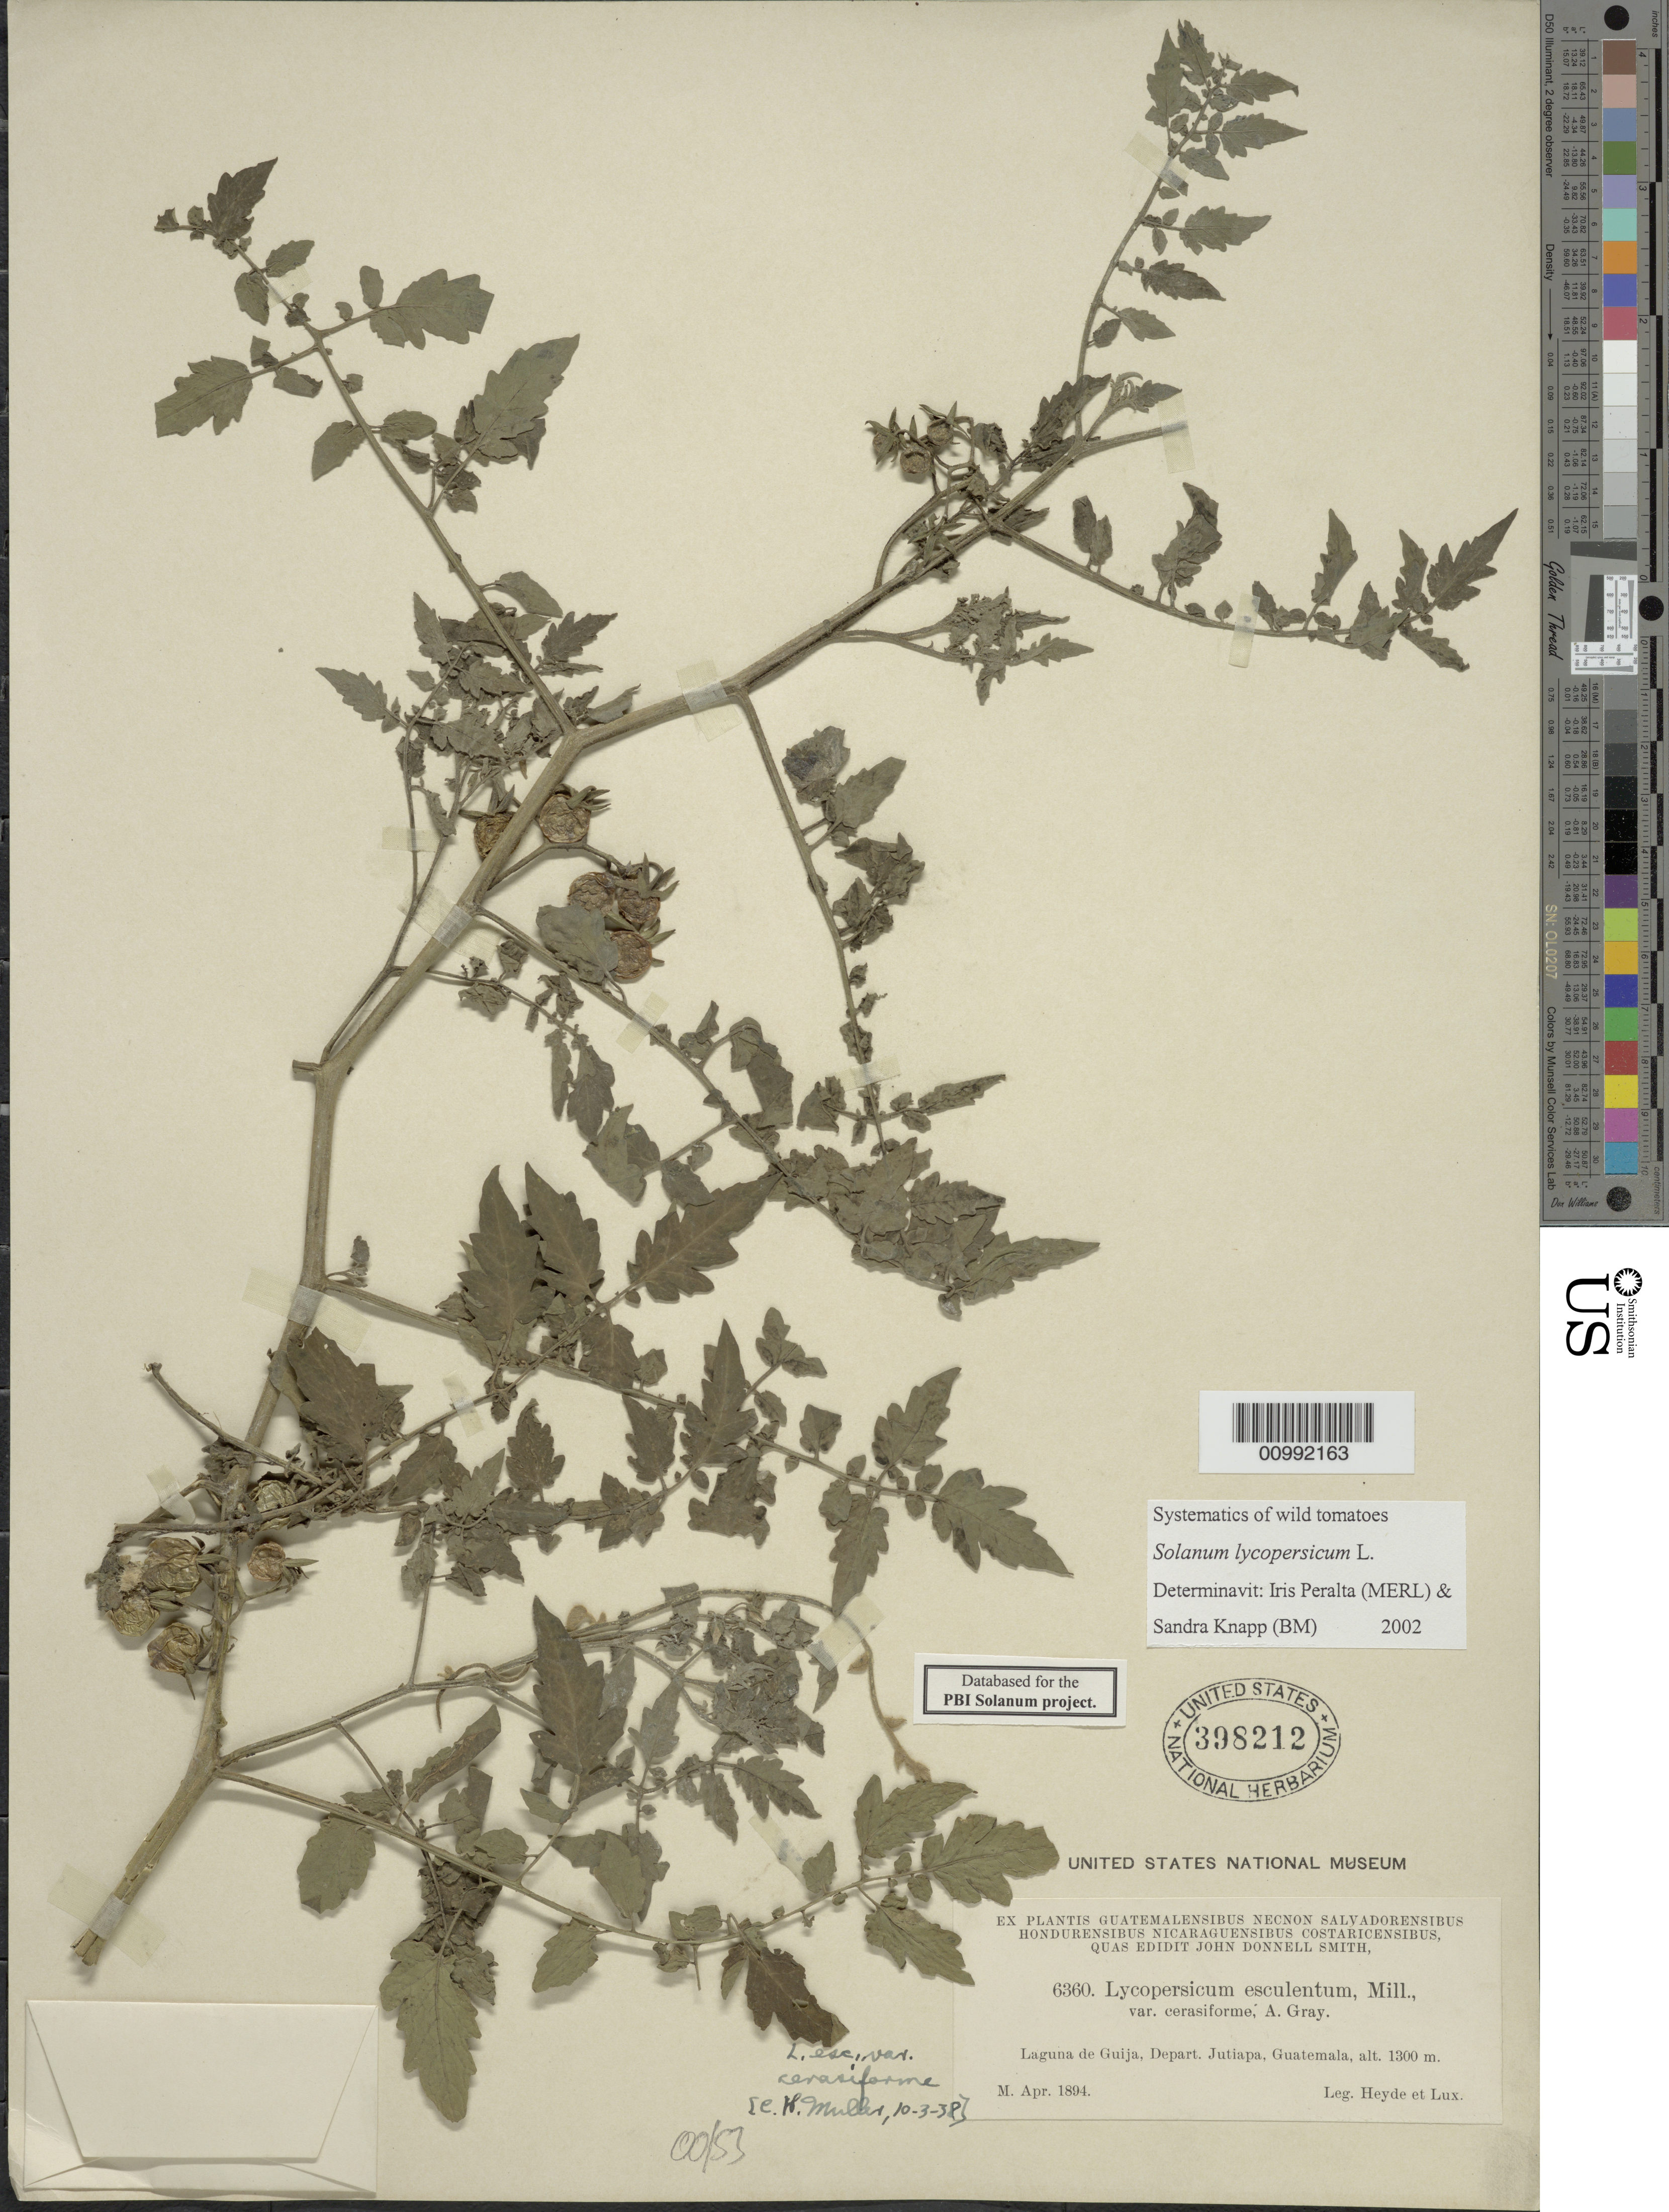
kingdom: Plantae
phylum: Tracheophyta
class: Magnoliopsida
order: Solanales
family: Solanaceae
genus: Solanum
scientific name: Solanum lycopersicum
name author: L.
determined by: Peralta, Iris E.; Knapp, S. D.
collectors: E. T. Heyde & E. Lux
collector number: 6360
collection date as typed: Apr 1894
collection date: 1894-04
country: Guatemala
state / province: Jutiapa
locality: Laguna de Guija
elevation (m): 1300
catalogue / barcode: US 398212